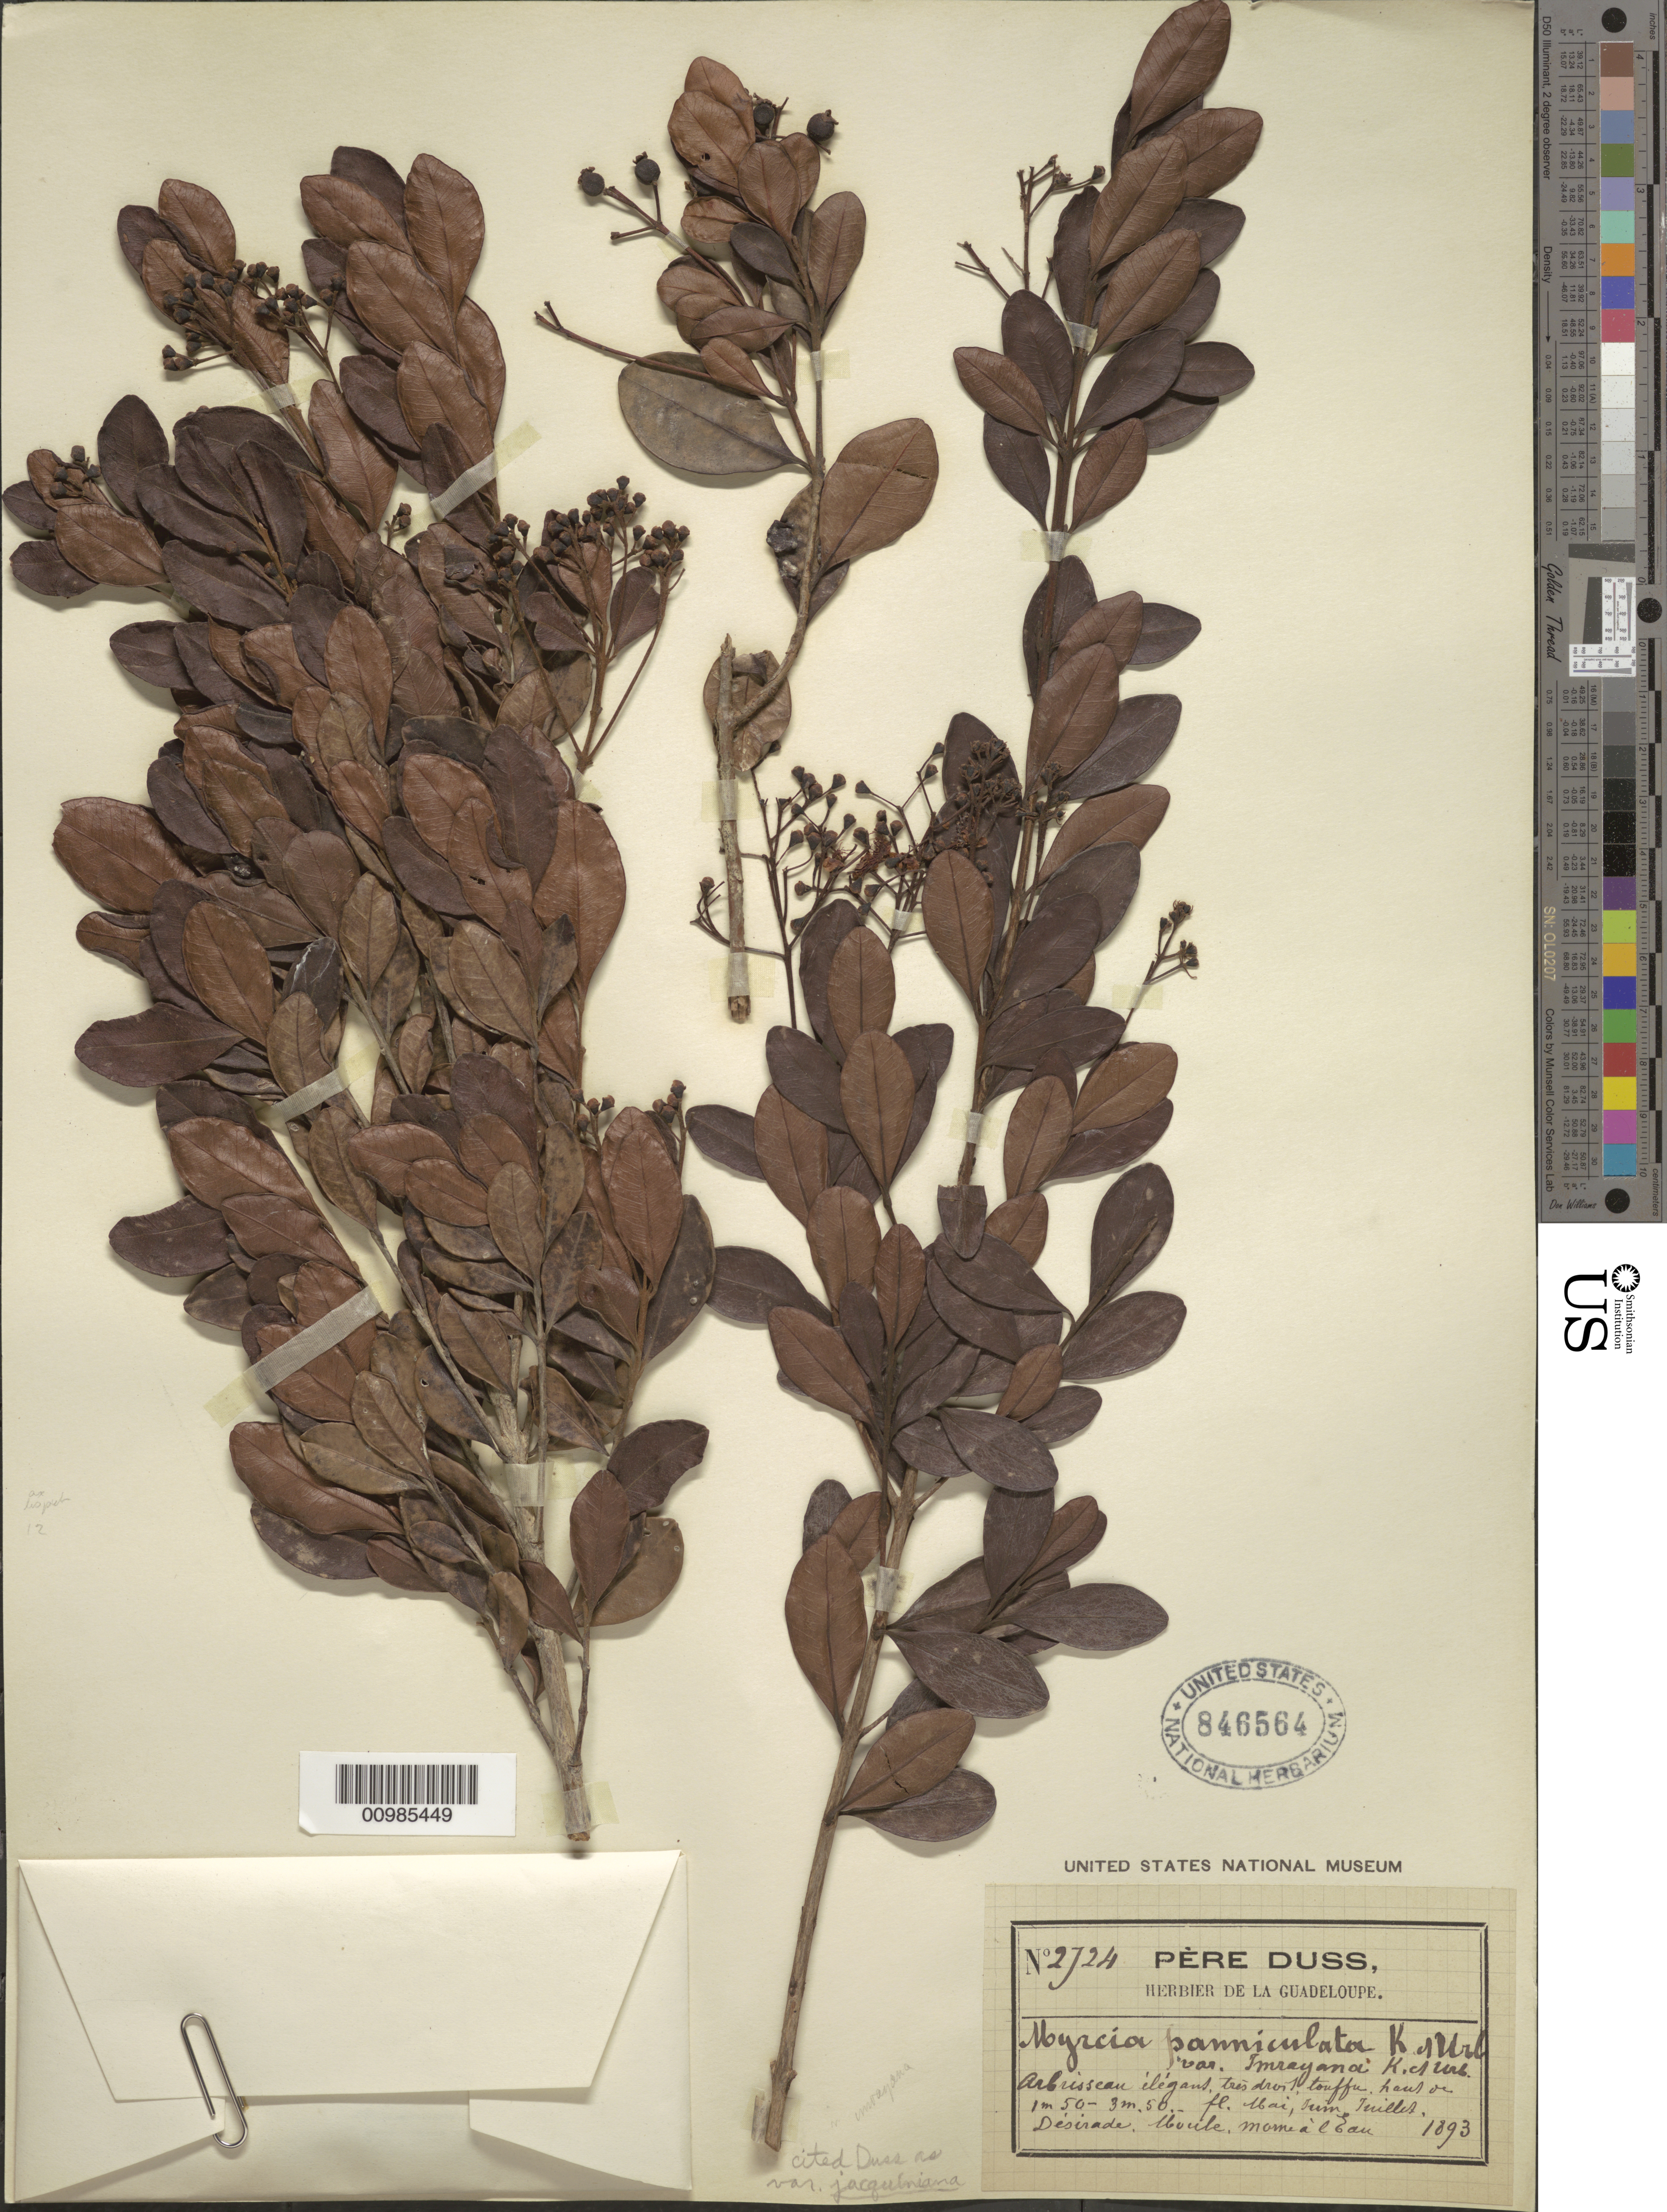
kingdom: Plantae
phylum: Tracheophyta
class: Magnoliopsida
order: Myrtales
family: Myrtaceae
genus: Myrcia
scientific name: Myrcia citrifolia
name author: (Aubl.) Urb.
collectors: Père Duss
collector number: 2724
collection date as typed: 1893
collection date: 1893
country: Guadeloupe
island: Basse Terre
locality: Désirade and Moule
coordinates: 0 N, 0 E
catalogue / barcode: US 846564